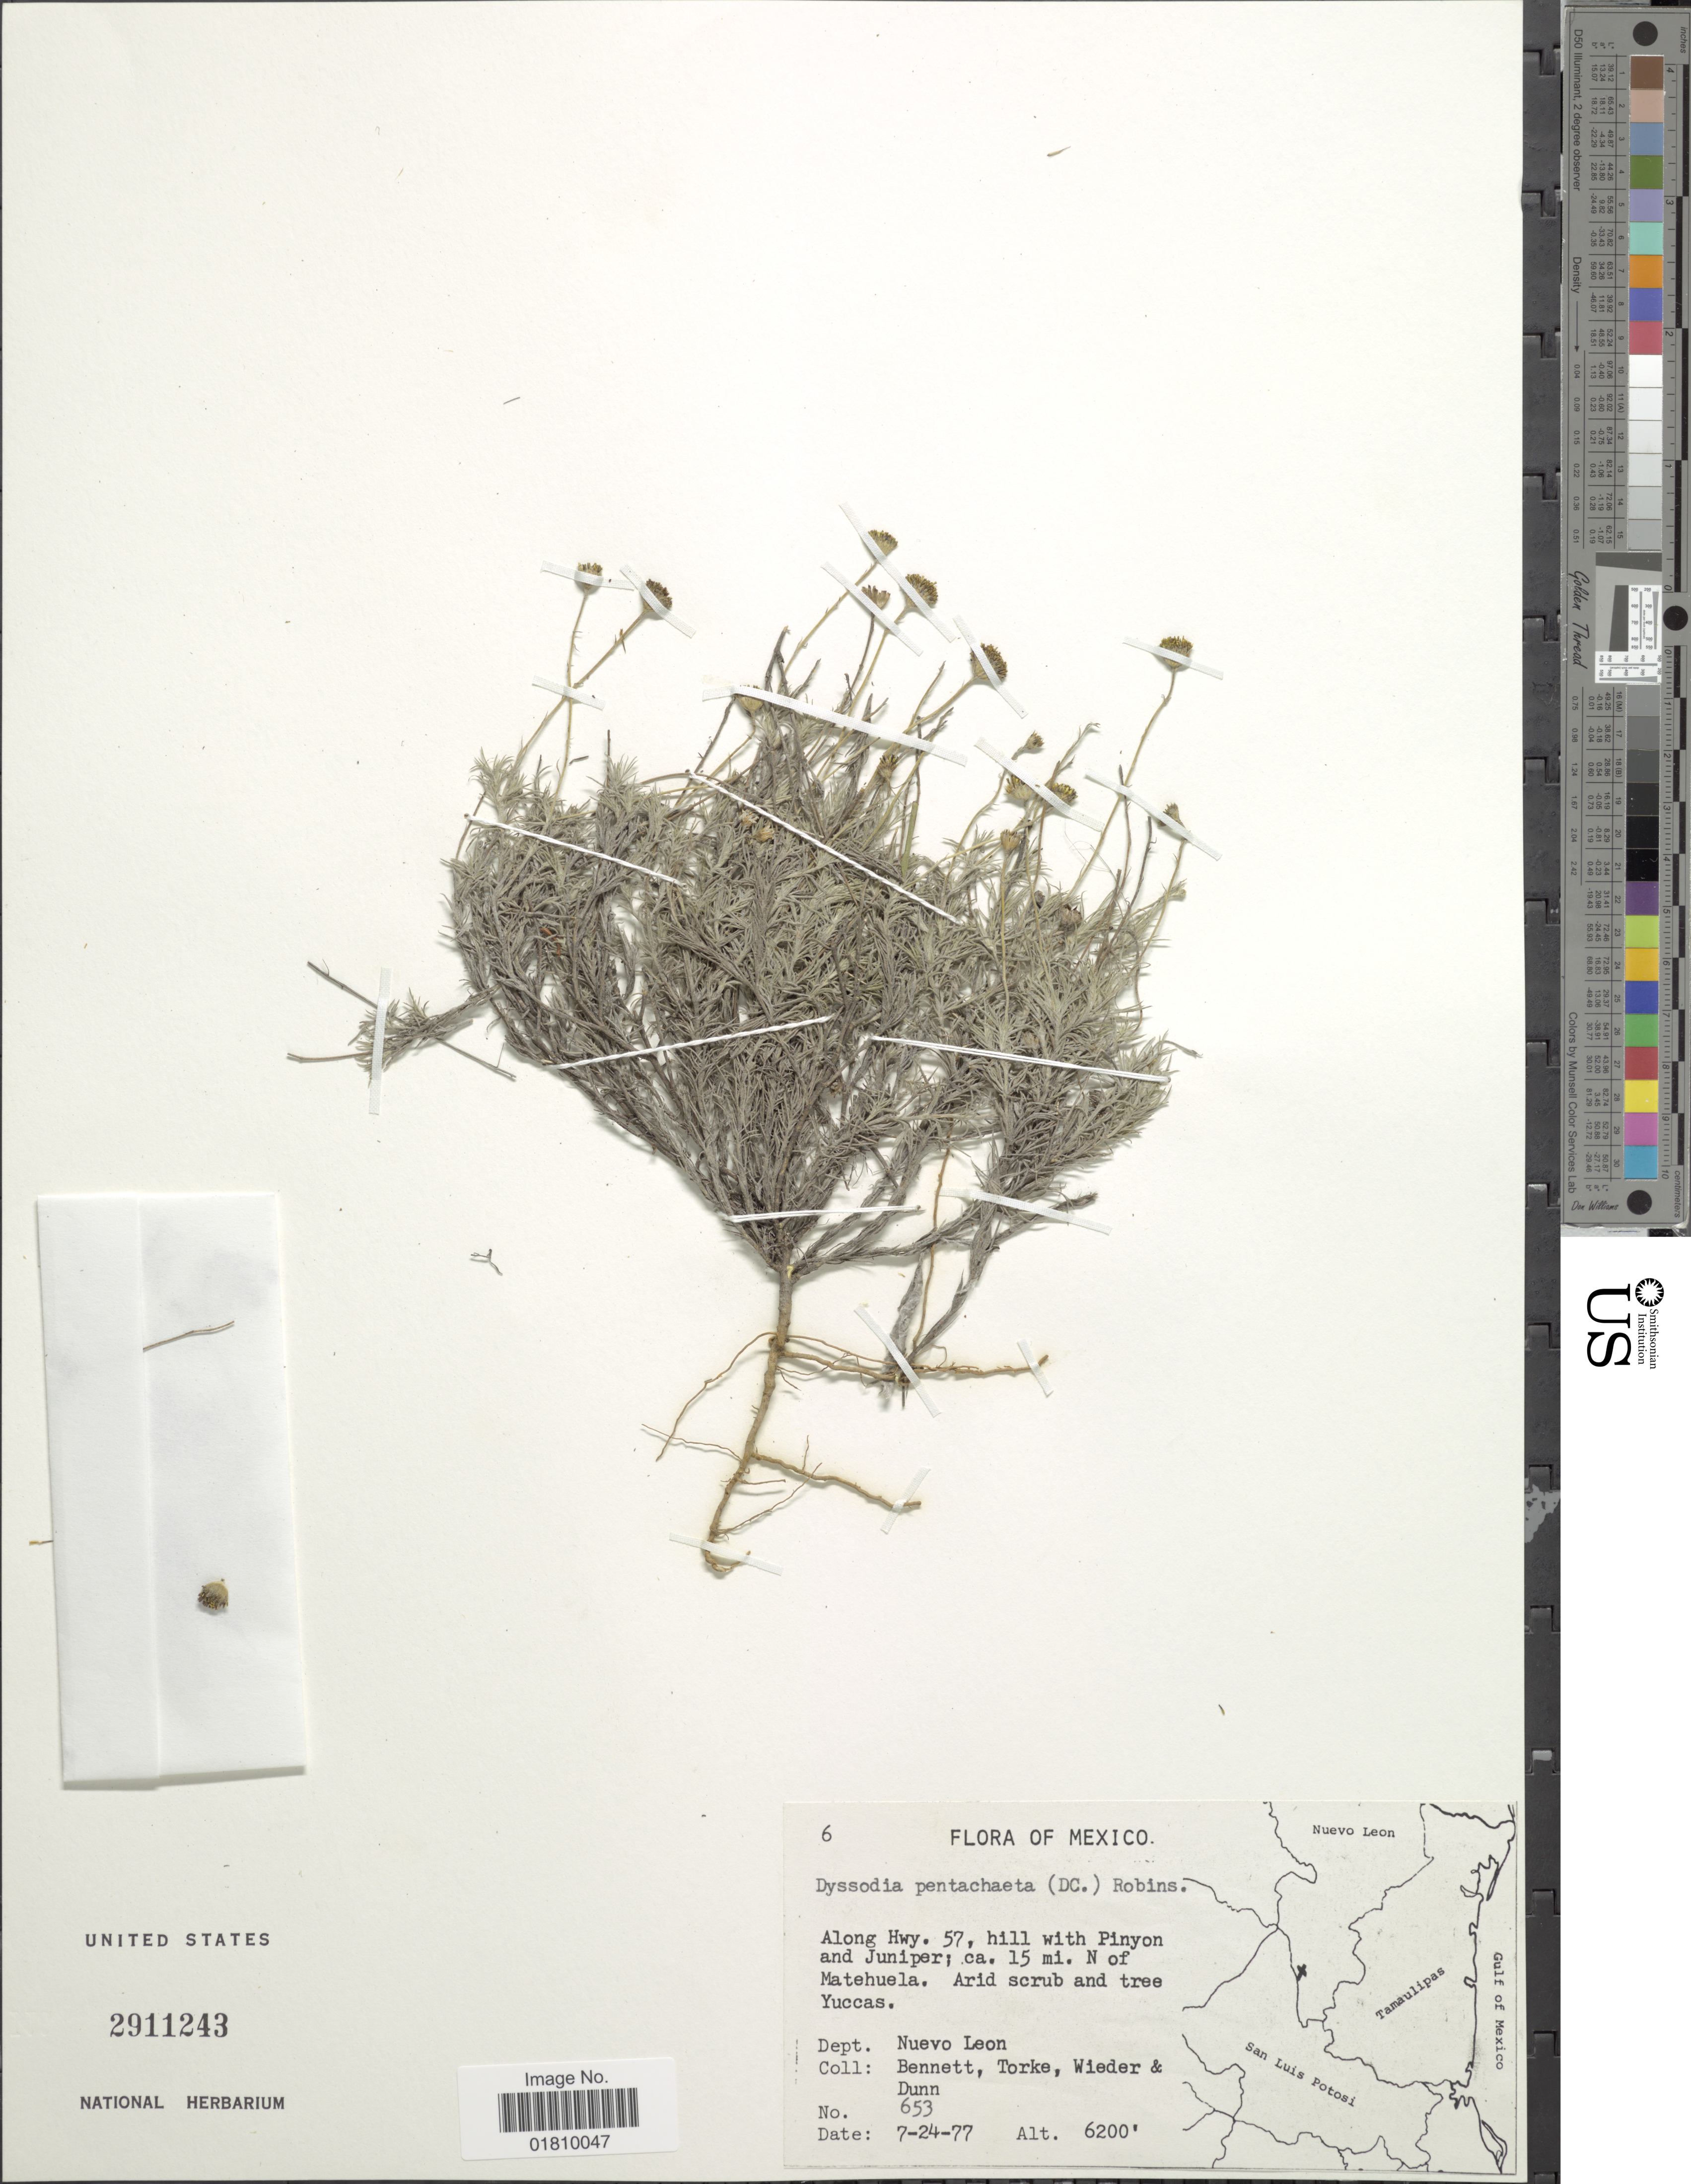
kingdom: Plantae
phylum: Tracheophyta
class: Magnoliopsida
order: Asterales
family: Asteraceae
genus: Thymophylla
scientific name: Thymophylla pentachaeta var. pentachaeta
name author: (DC.) Small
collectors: -- Bennett, Torke, --, -. Wieder & -- Dunn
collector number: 653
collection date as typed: Transcribed d/m/y: 24/7/77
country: Mexico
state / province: Nuevo León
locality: Along Hwy. 57, hill with Pinyon and Juniper; ca. 15 mi. N of Matehuela, Arid scrub and tree Yuccas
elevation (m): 1890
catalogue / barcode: US 2911243